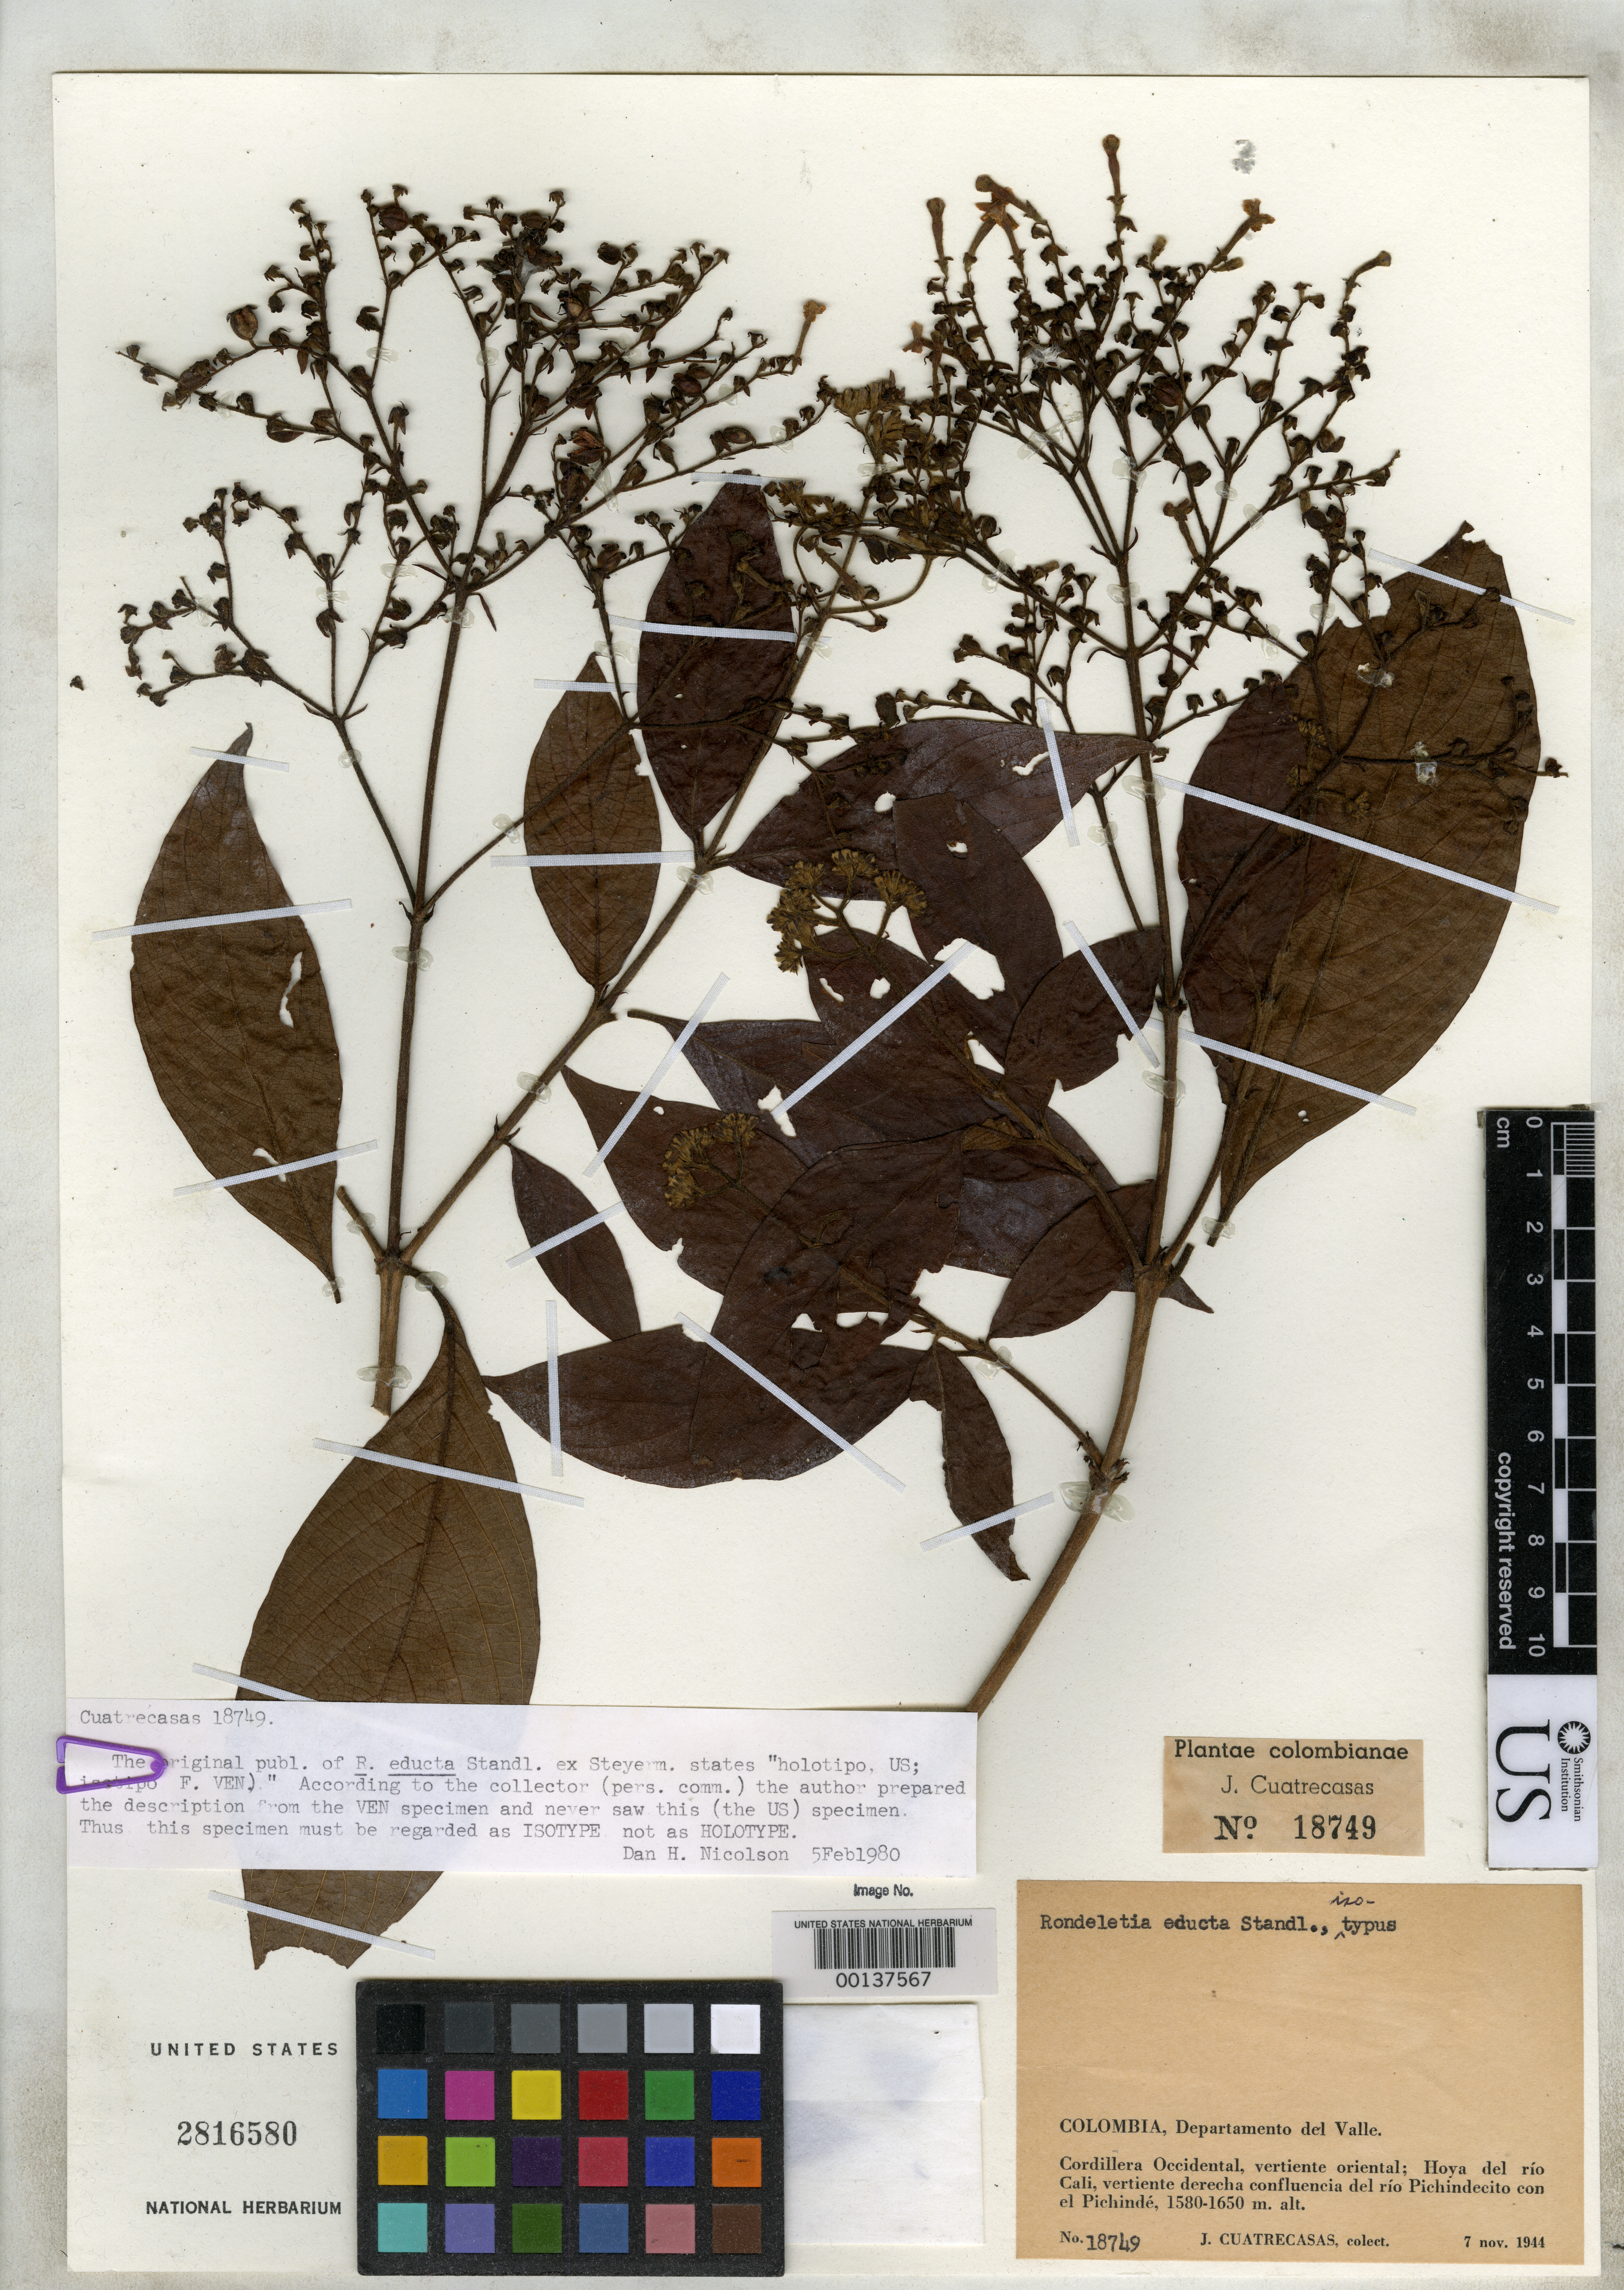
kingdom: Plantae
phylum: Tracheophyta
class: Magnoliopsida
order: Gentianales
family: Rubiaceae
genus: Rondeletia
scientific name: Rondeletia educta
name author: Standl. ex Steyerm.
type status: Holotype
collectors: J. Cuatrecasas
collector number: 18749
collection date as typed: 07 Nov 1944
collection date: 1944-11-07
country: Colombia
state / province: Valle del Cauca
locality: Cordillera Oriental, Hoya del Rio Cali, confluence of Rios Pichindecito and Pichinde.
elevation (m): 1580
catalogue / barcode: US 2816580